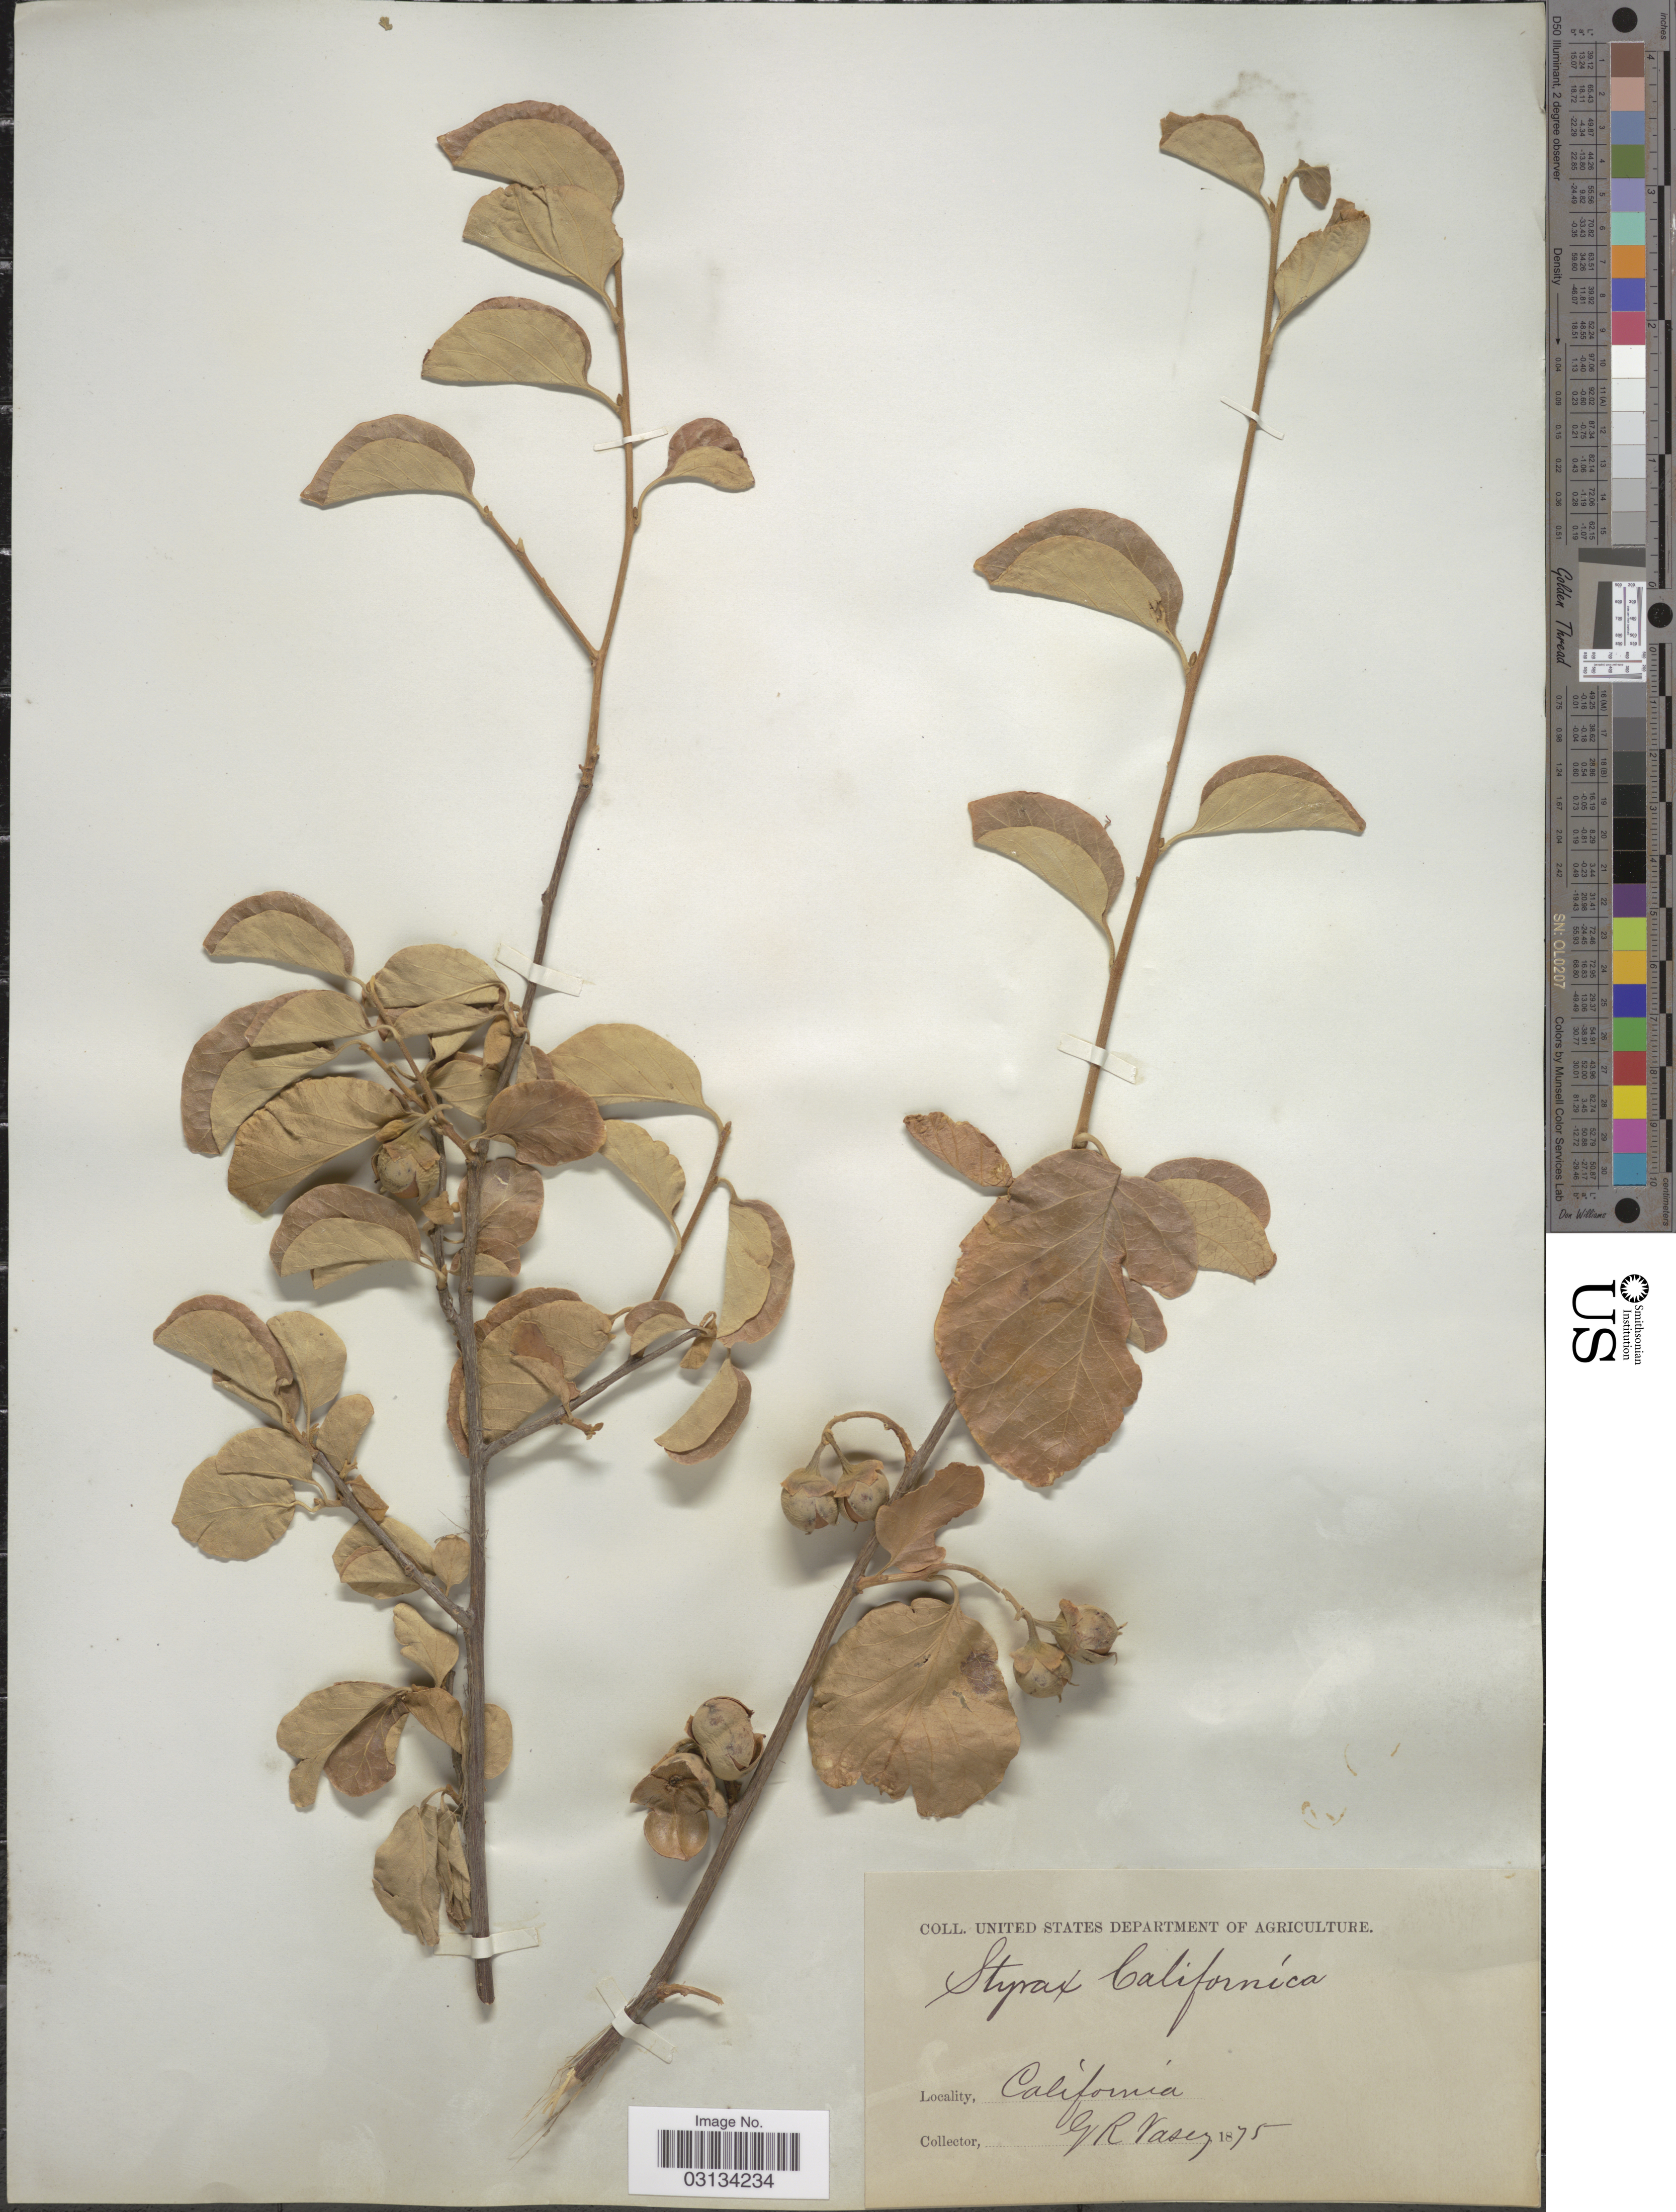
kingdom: Plantae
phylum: Tracheophyta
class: Magnoliopsida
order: Ericales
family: Styracaceae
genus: Styrax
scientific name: Styrax californicus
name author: Torr.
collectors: G. R. Vasey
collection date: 1875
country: United States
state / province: California